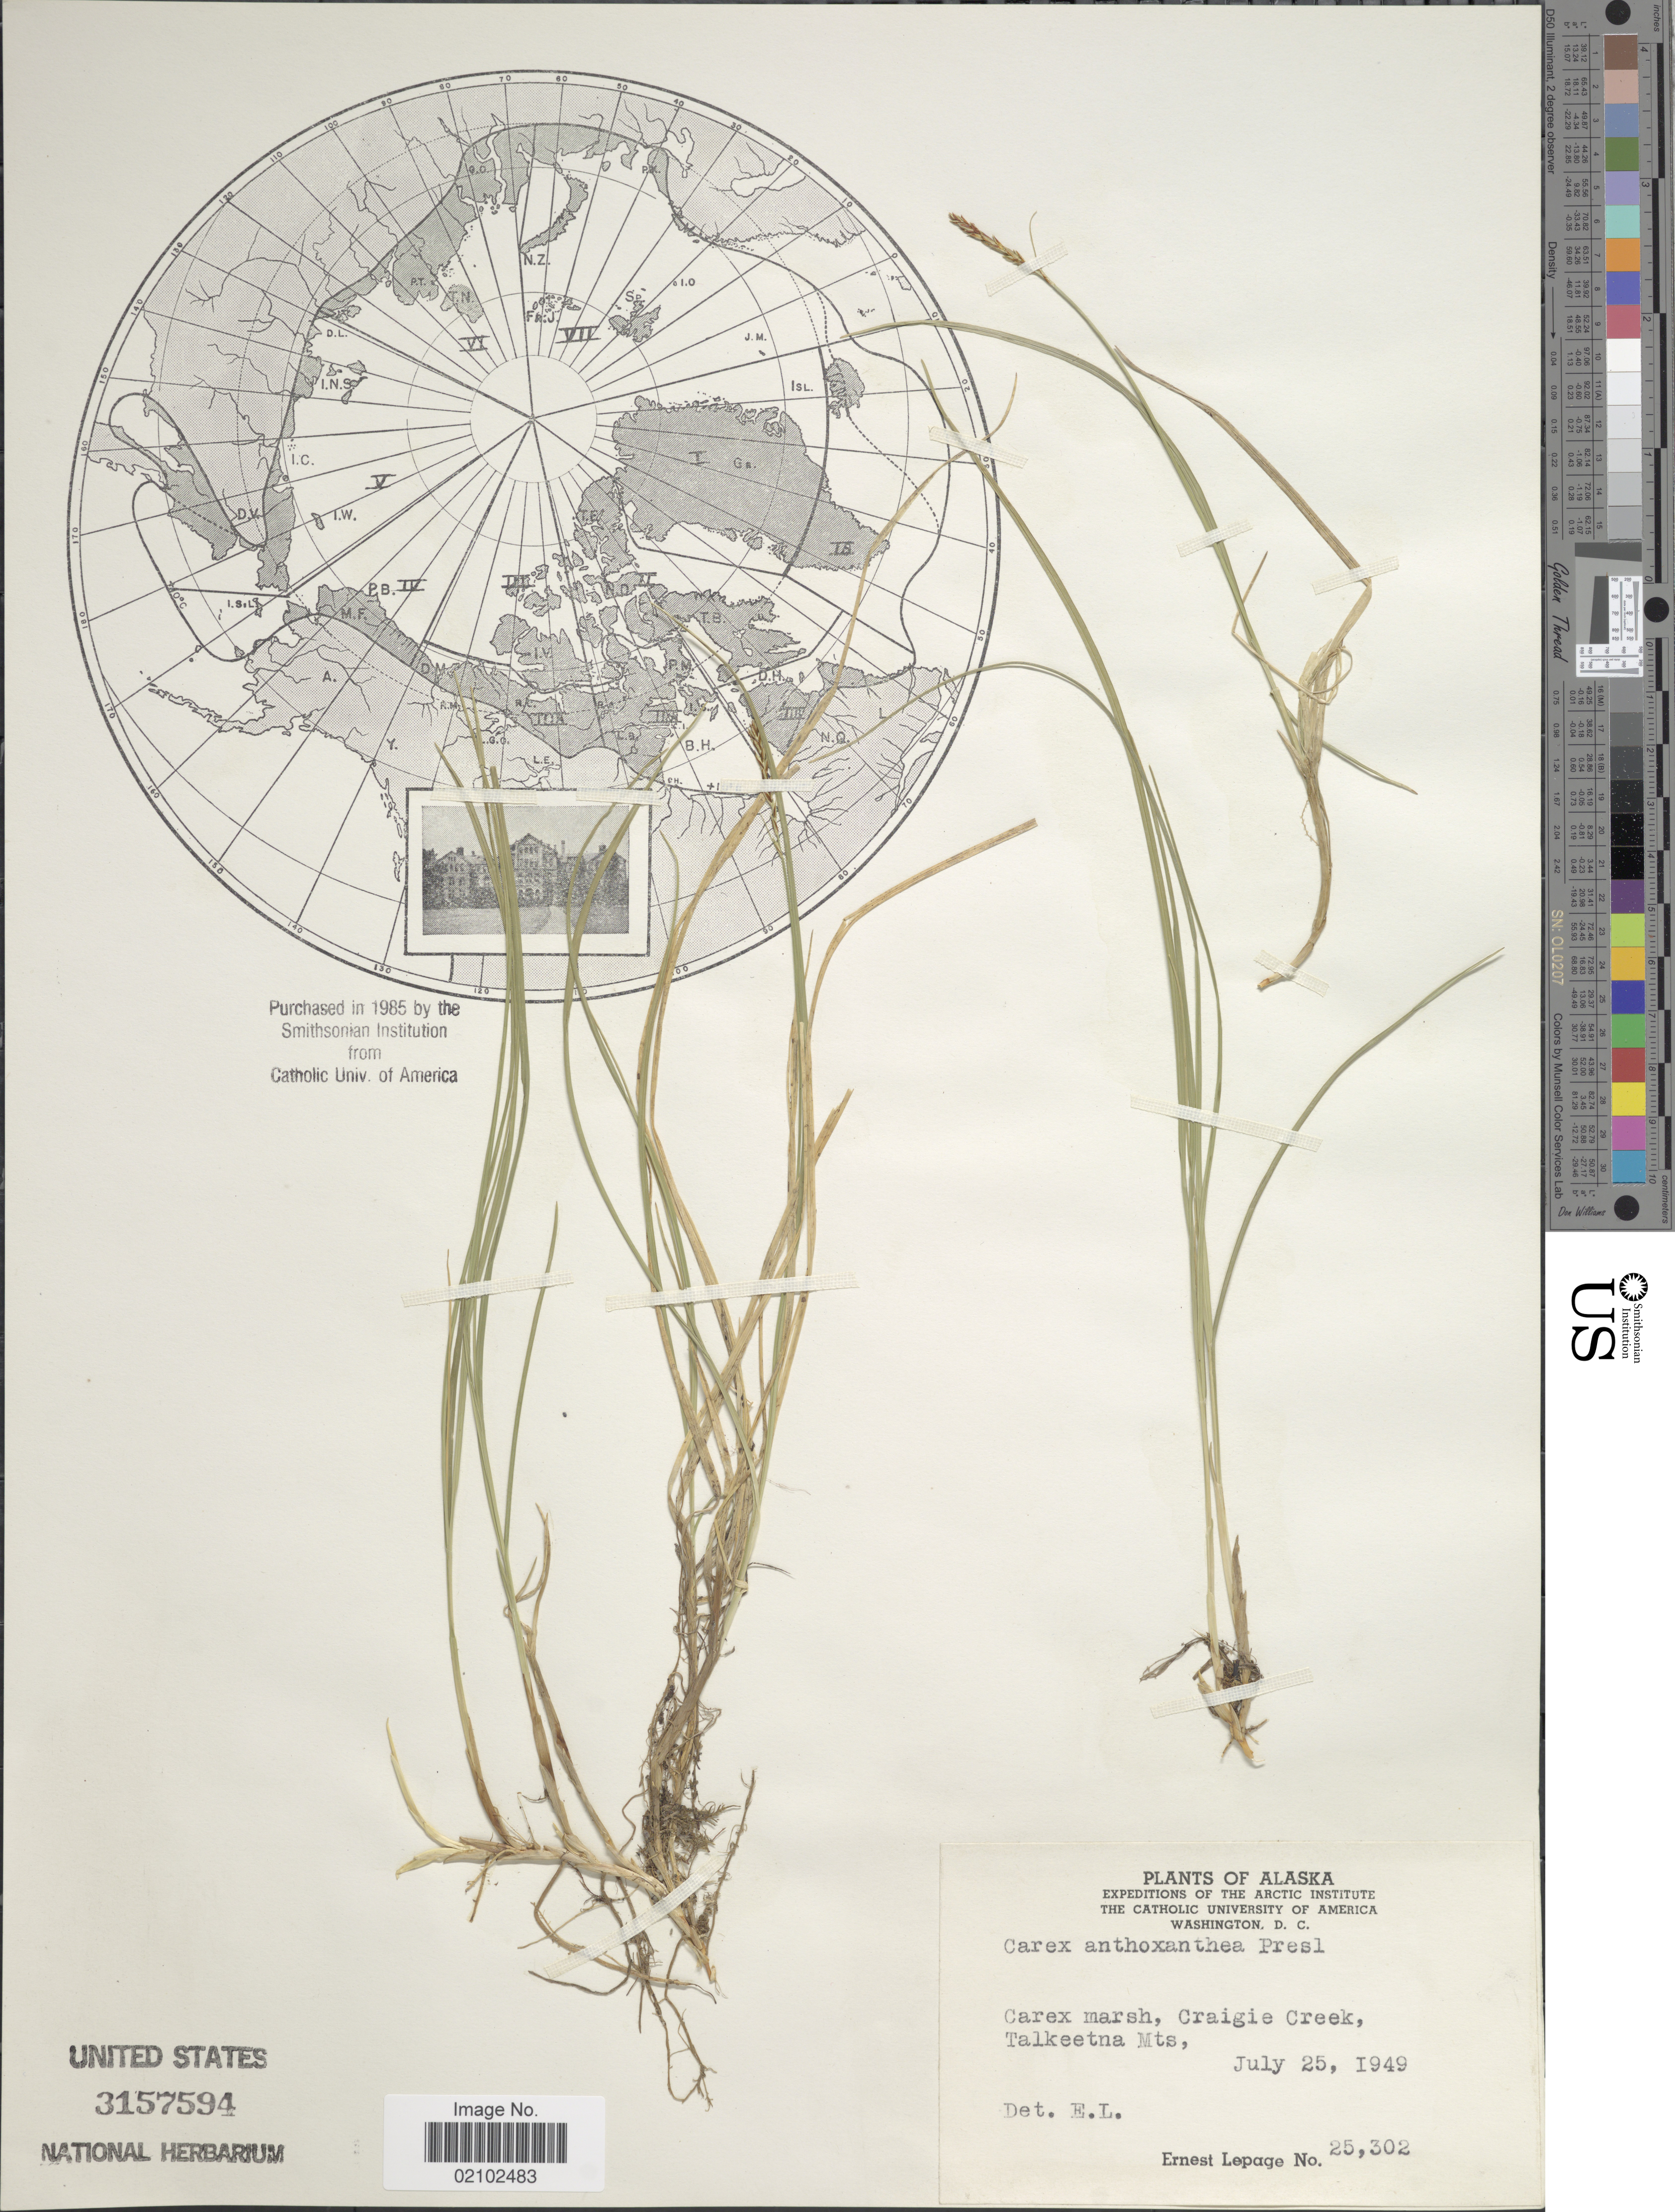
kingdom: Plantae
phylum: Tracheophyta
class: Liliopsida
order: Poales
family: Cyperaceae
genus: Carex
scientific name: Carex anthoxanthea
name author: J. Presl & C. Presl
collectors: E. Lepage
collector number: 25302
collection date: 1949-07-25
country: United States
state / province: Alaska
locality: Carex marsh, Craigie Creek, Talkeetna Mts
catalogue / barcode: US 3157594